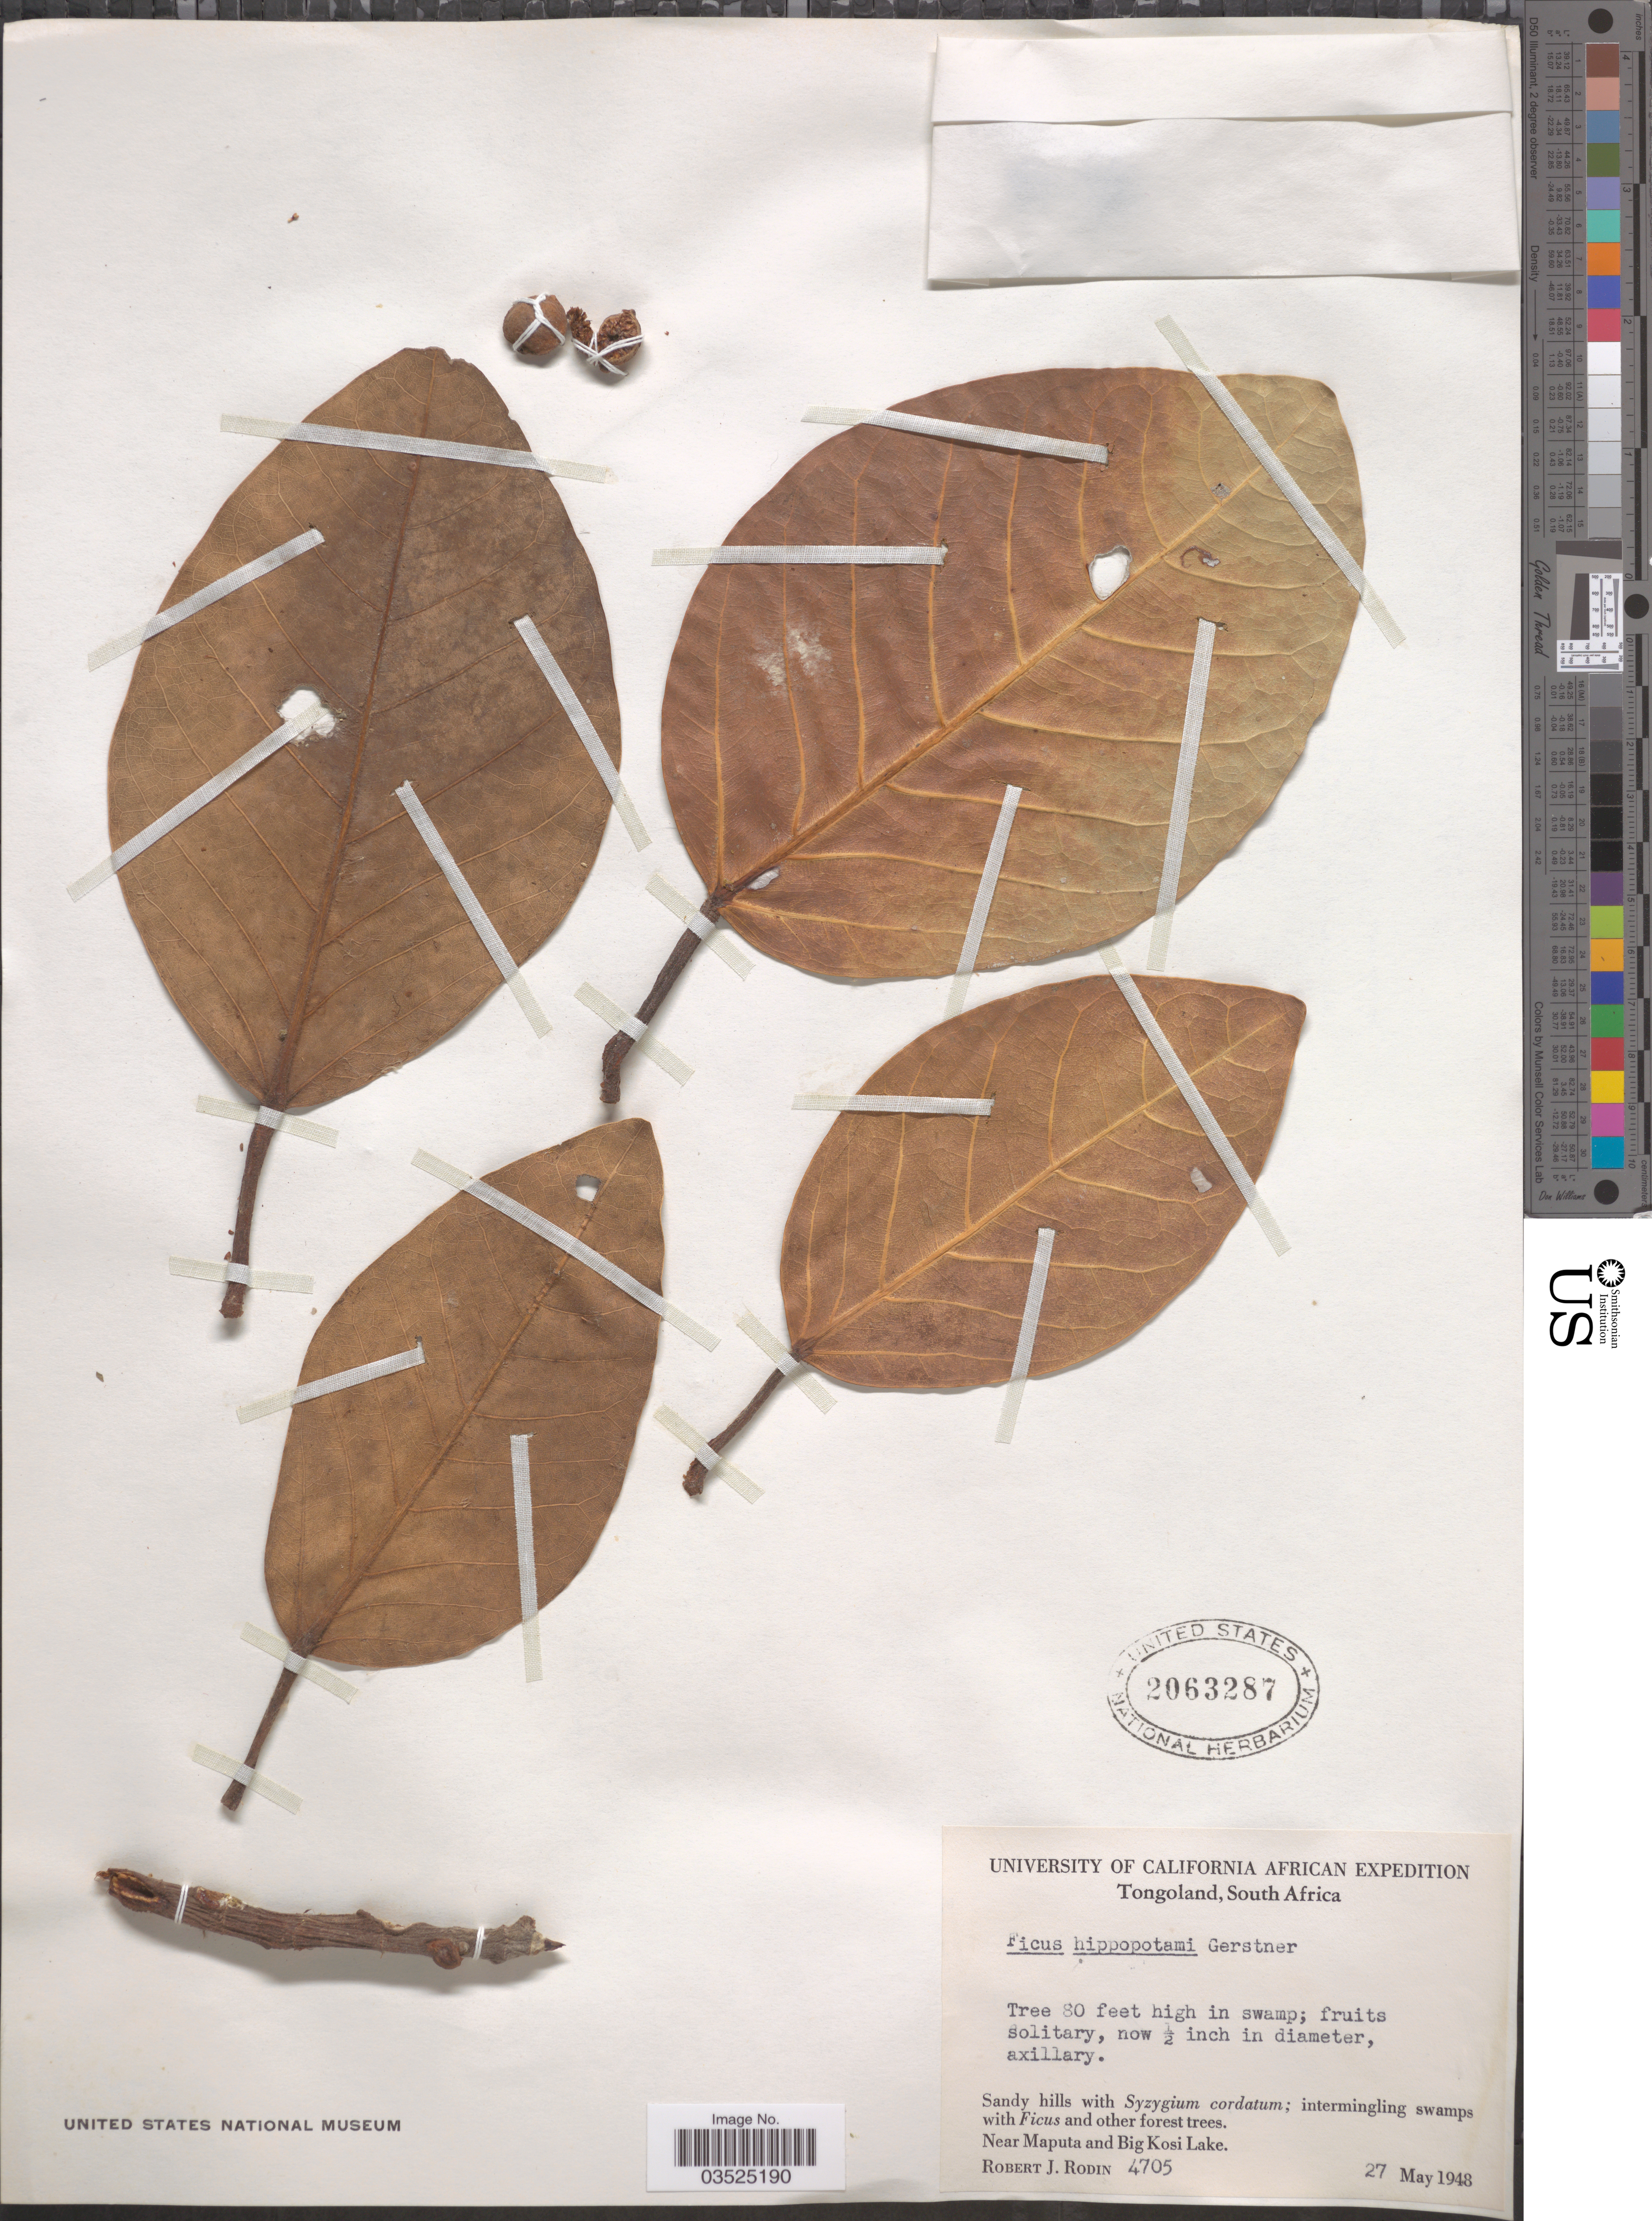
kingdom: Plantae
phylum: Tracheophyta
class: Magnoliopsida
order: Rosales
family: Moraceae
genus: Ficus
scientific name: Ficus hippopotami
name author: Gerstner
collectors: R. J. Rodin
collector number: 4705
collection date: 1948-05-27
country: South Africa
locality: Tongoland. Near Maputa and Big Kosi Lake.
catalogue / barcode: US 2063287